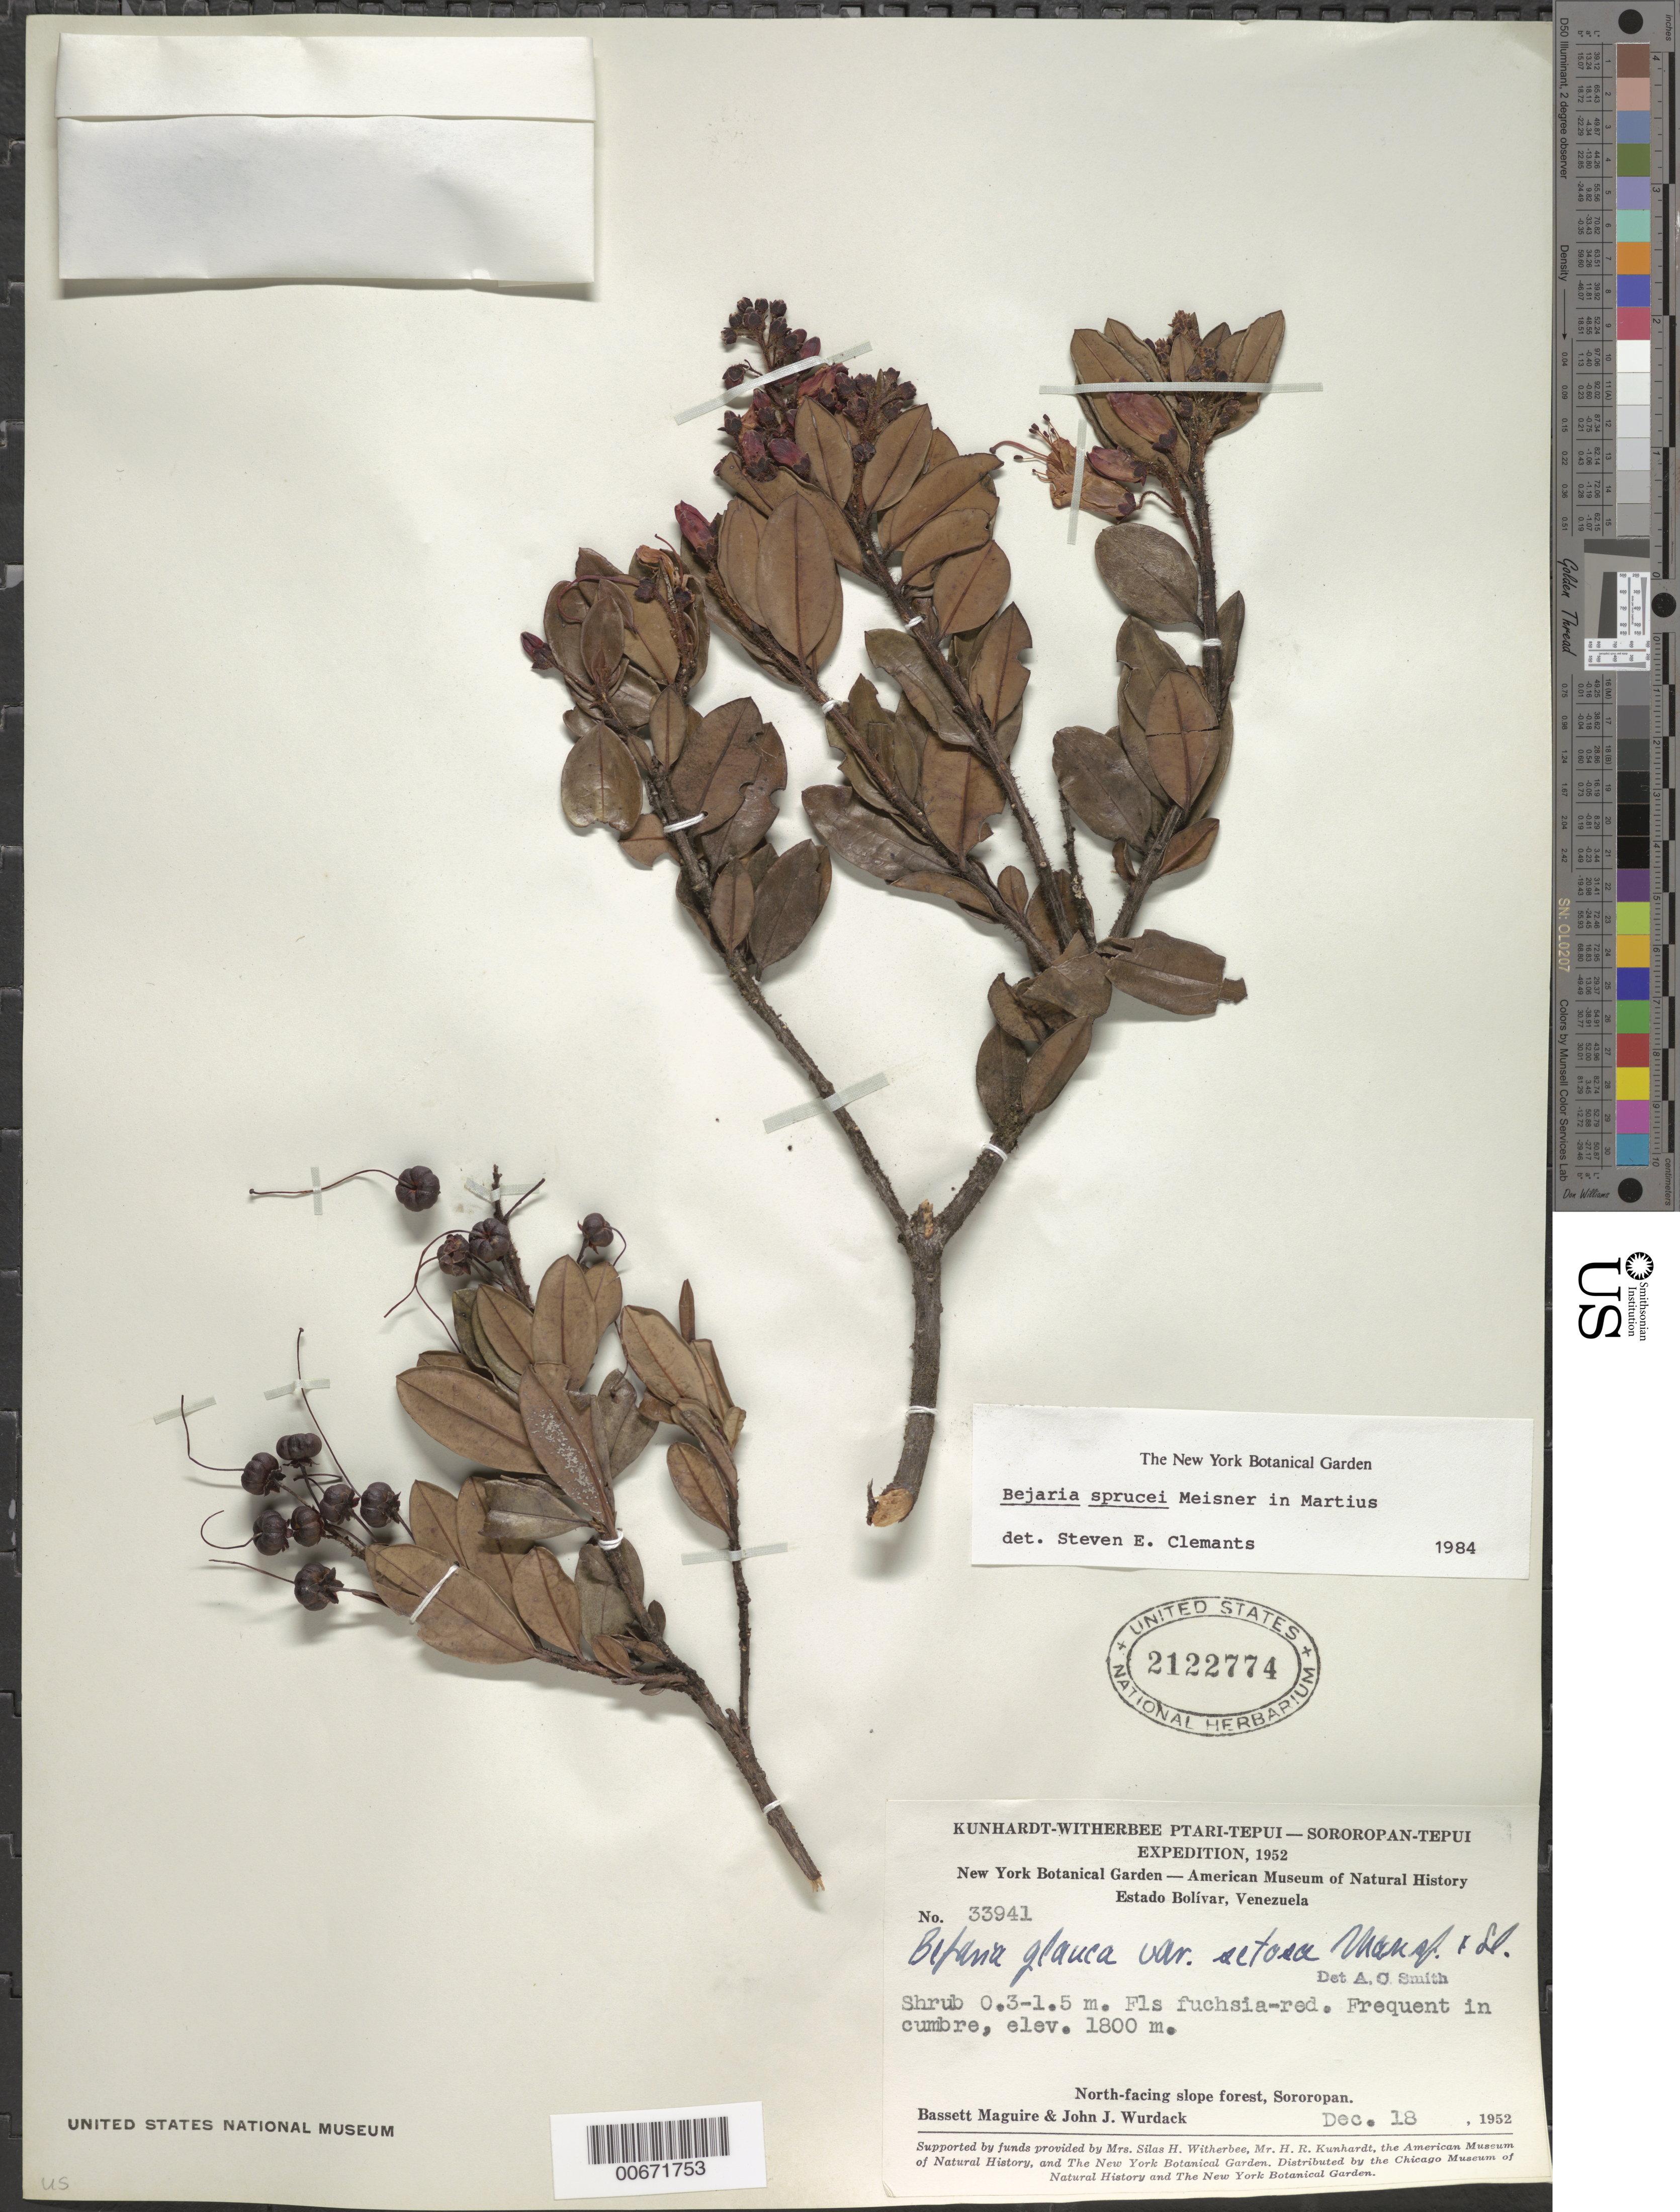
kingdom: Plantae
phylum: Tracheophyta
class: Magnoliopsida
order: Ericales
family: Ericaceae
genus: Bejaria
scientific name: Bejaria sprucei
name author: Meisn.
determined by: Clemants, S. E.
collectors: B. Maguire & J. J. Wurdack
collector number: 33941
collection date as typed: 18-Dec-52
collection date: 1952-12-18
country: Venezuela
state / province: Bolívar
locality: Sororopán-tepuí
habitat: Cumbre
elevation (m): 1800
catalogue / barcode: US 2122774